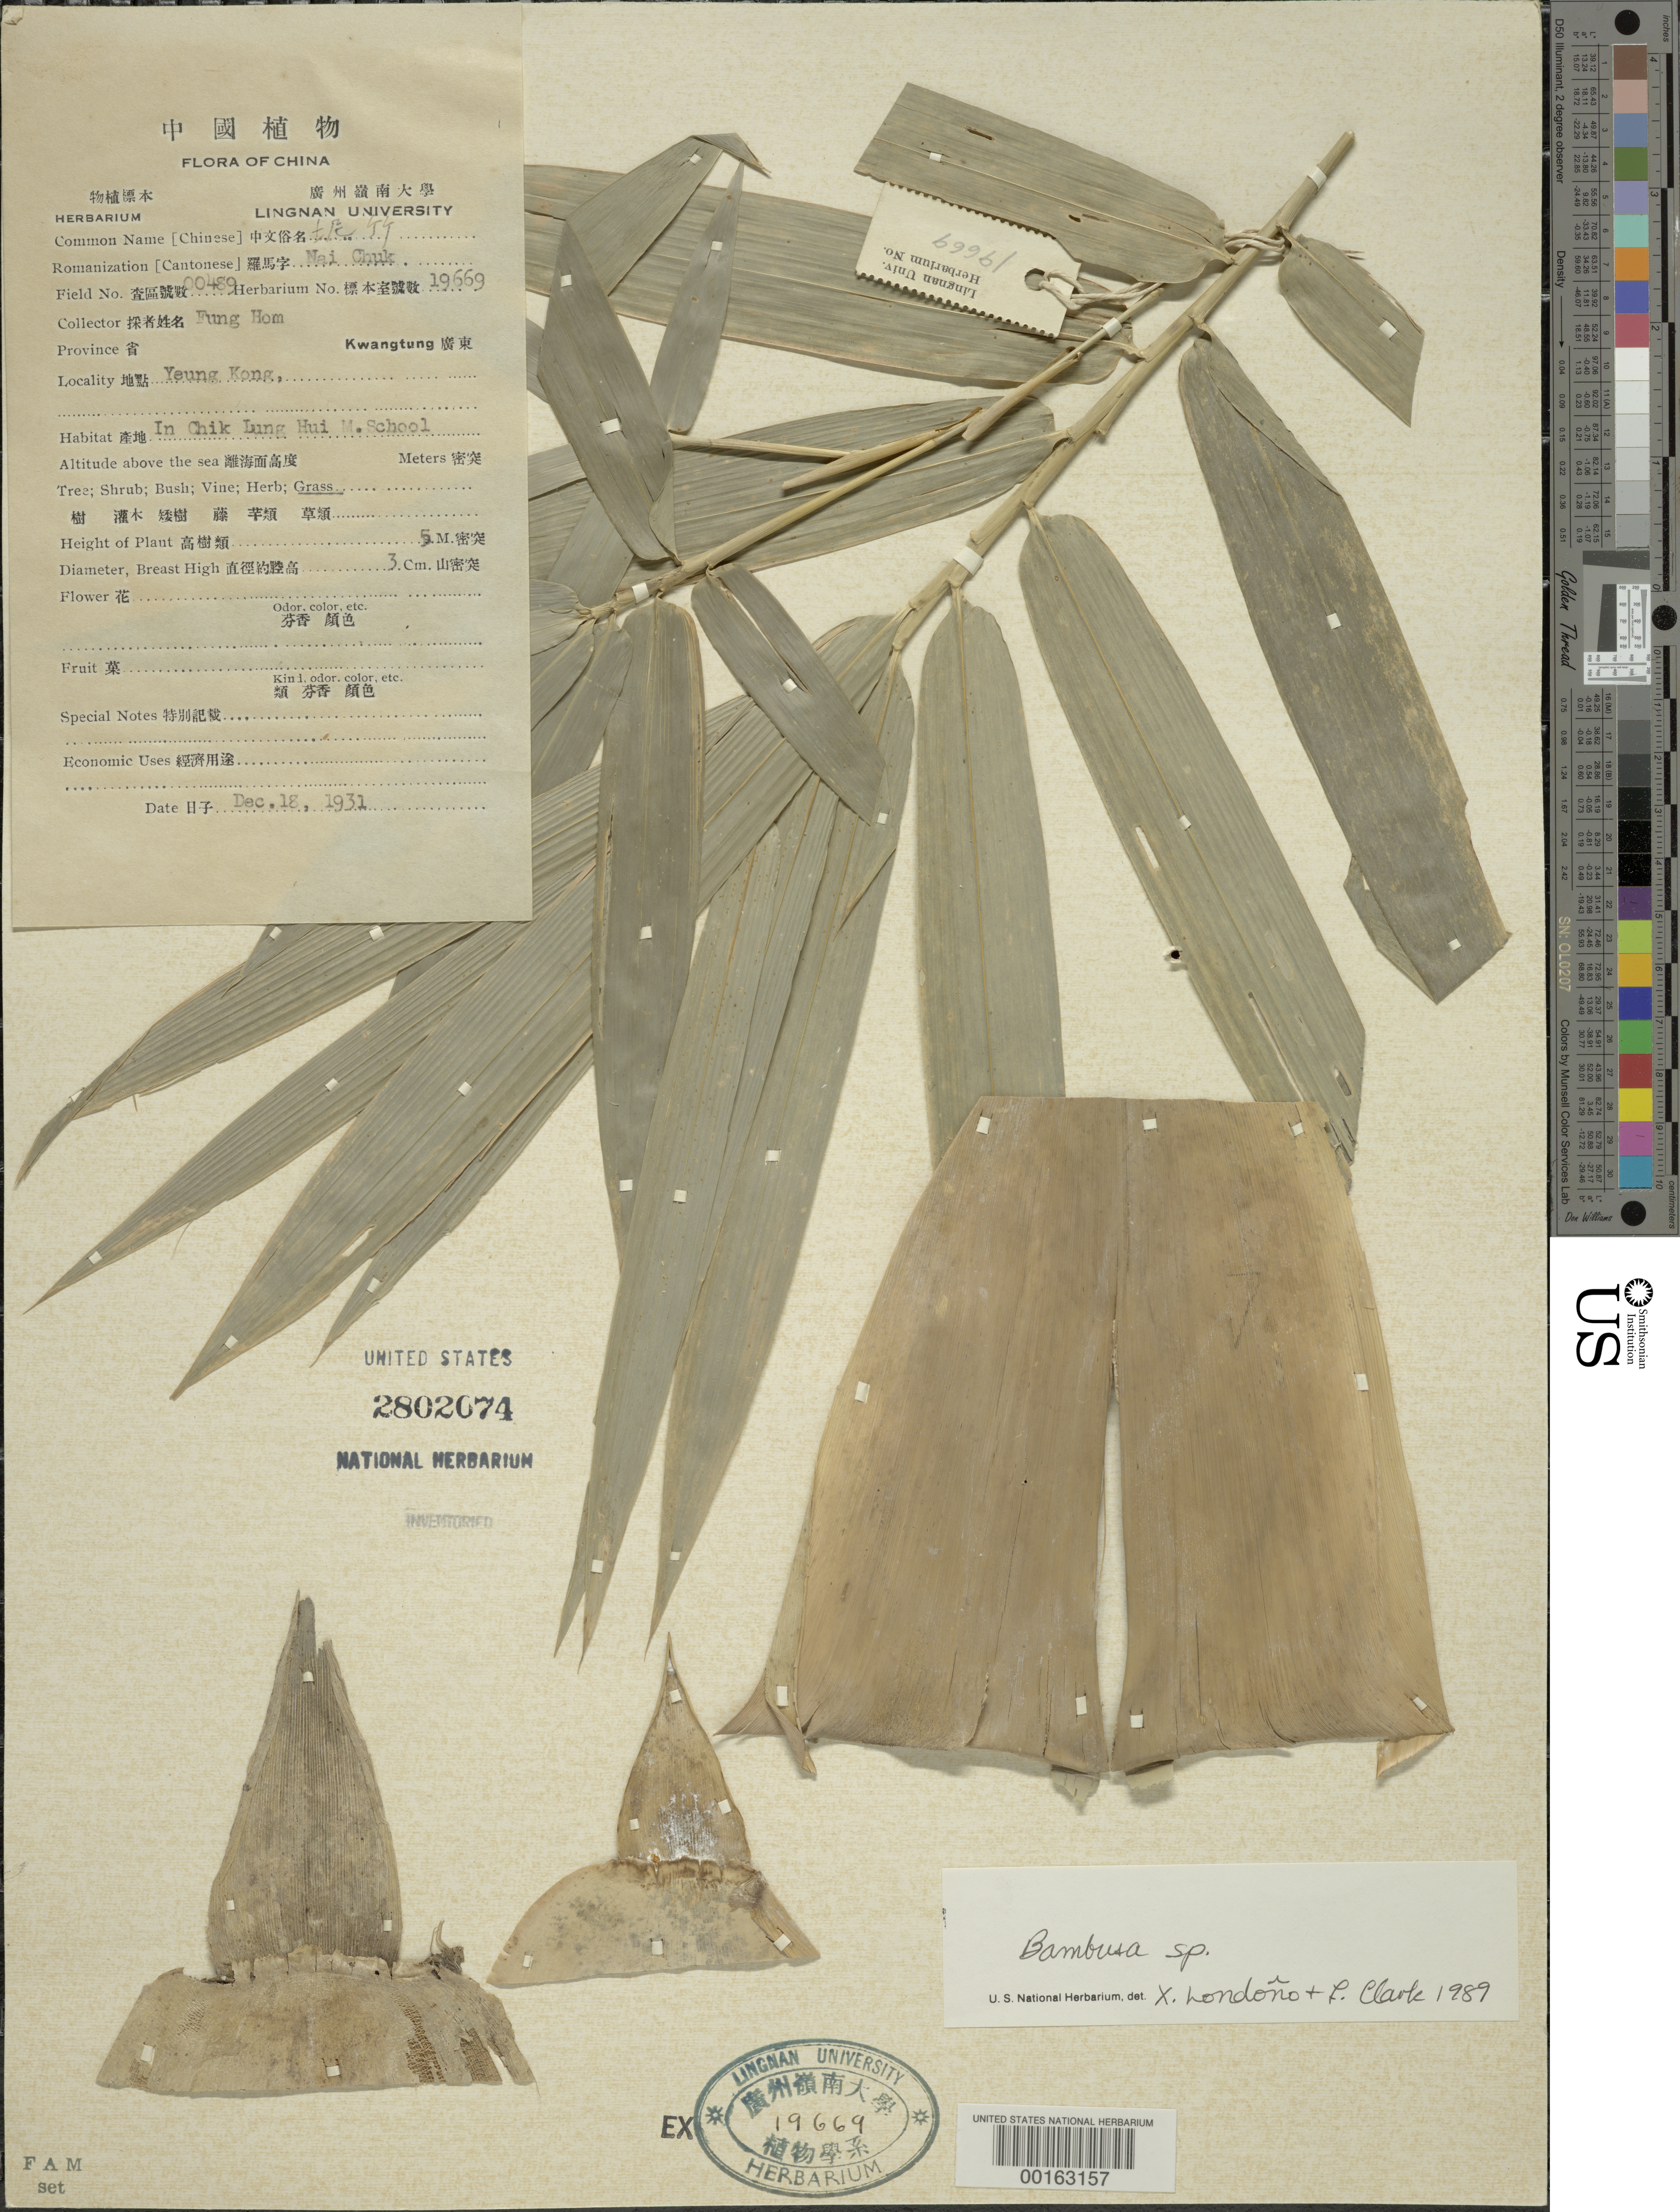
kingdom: Plantae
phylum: Tracheophyta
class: Liliopsida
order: Poales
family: Poaceae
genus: Bambusa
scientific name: Bambusa sp.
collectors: H. L. Fung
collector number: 489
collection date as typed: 18 Dec 1931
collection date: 1931-12-18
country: China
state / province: Guangdong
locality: Yeung kong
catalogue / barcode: US 2802074